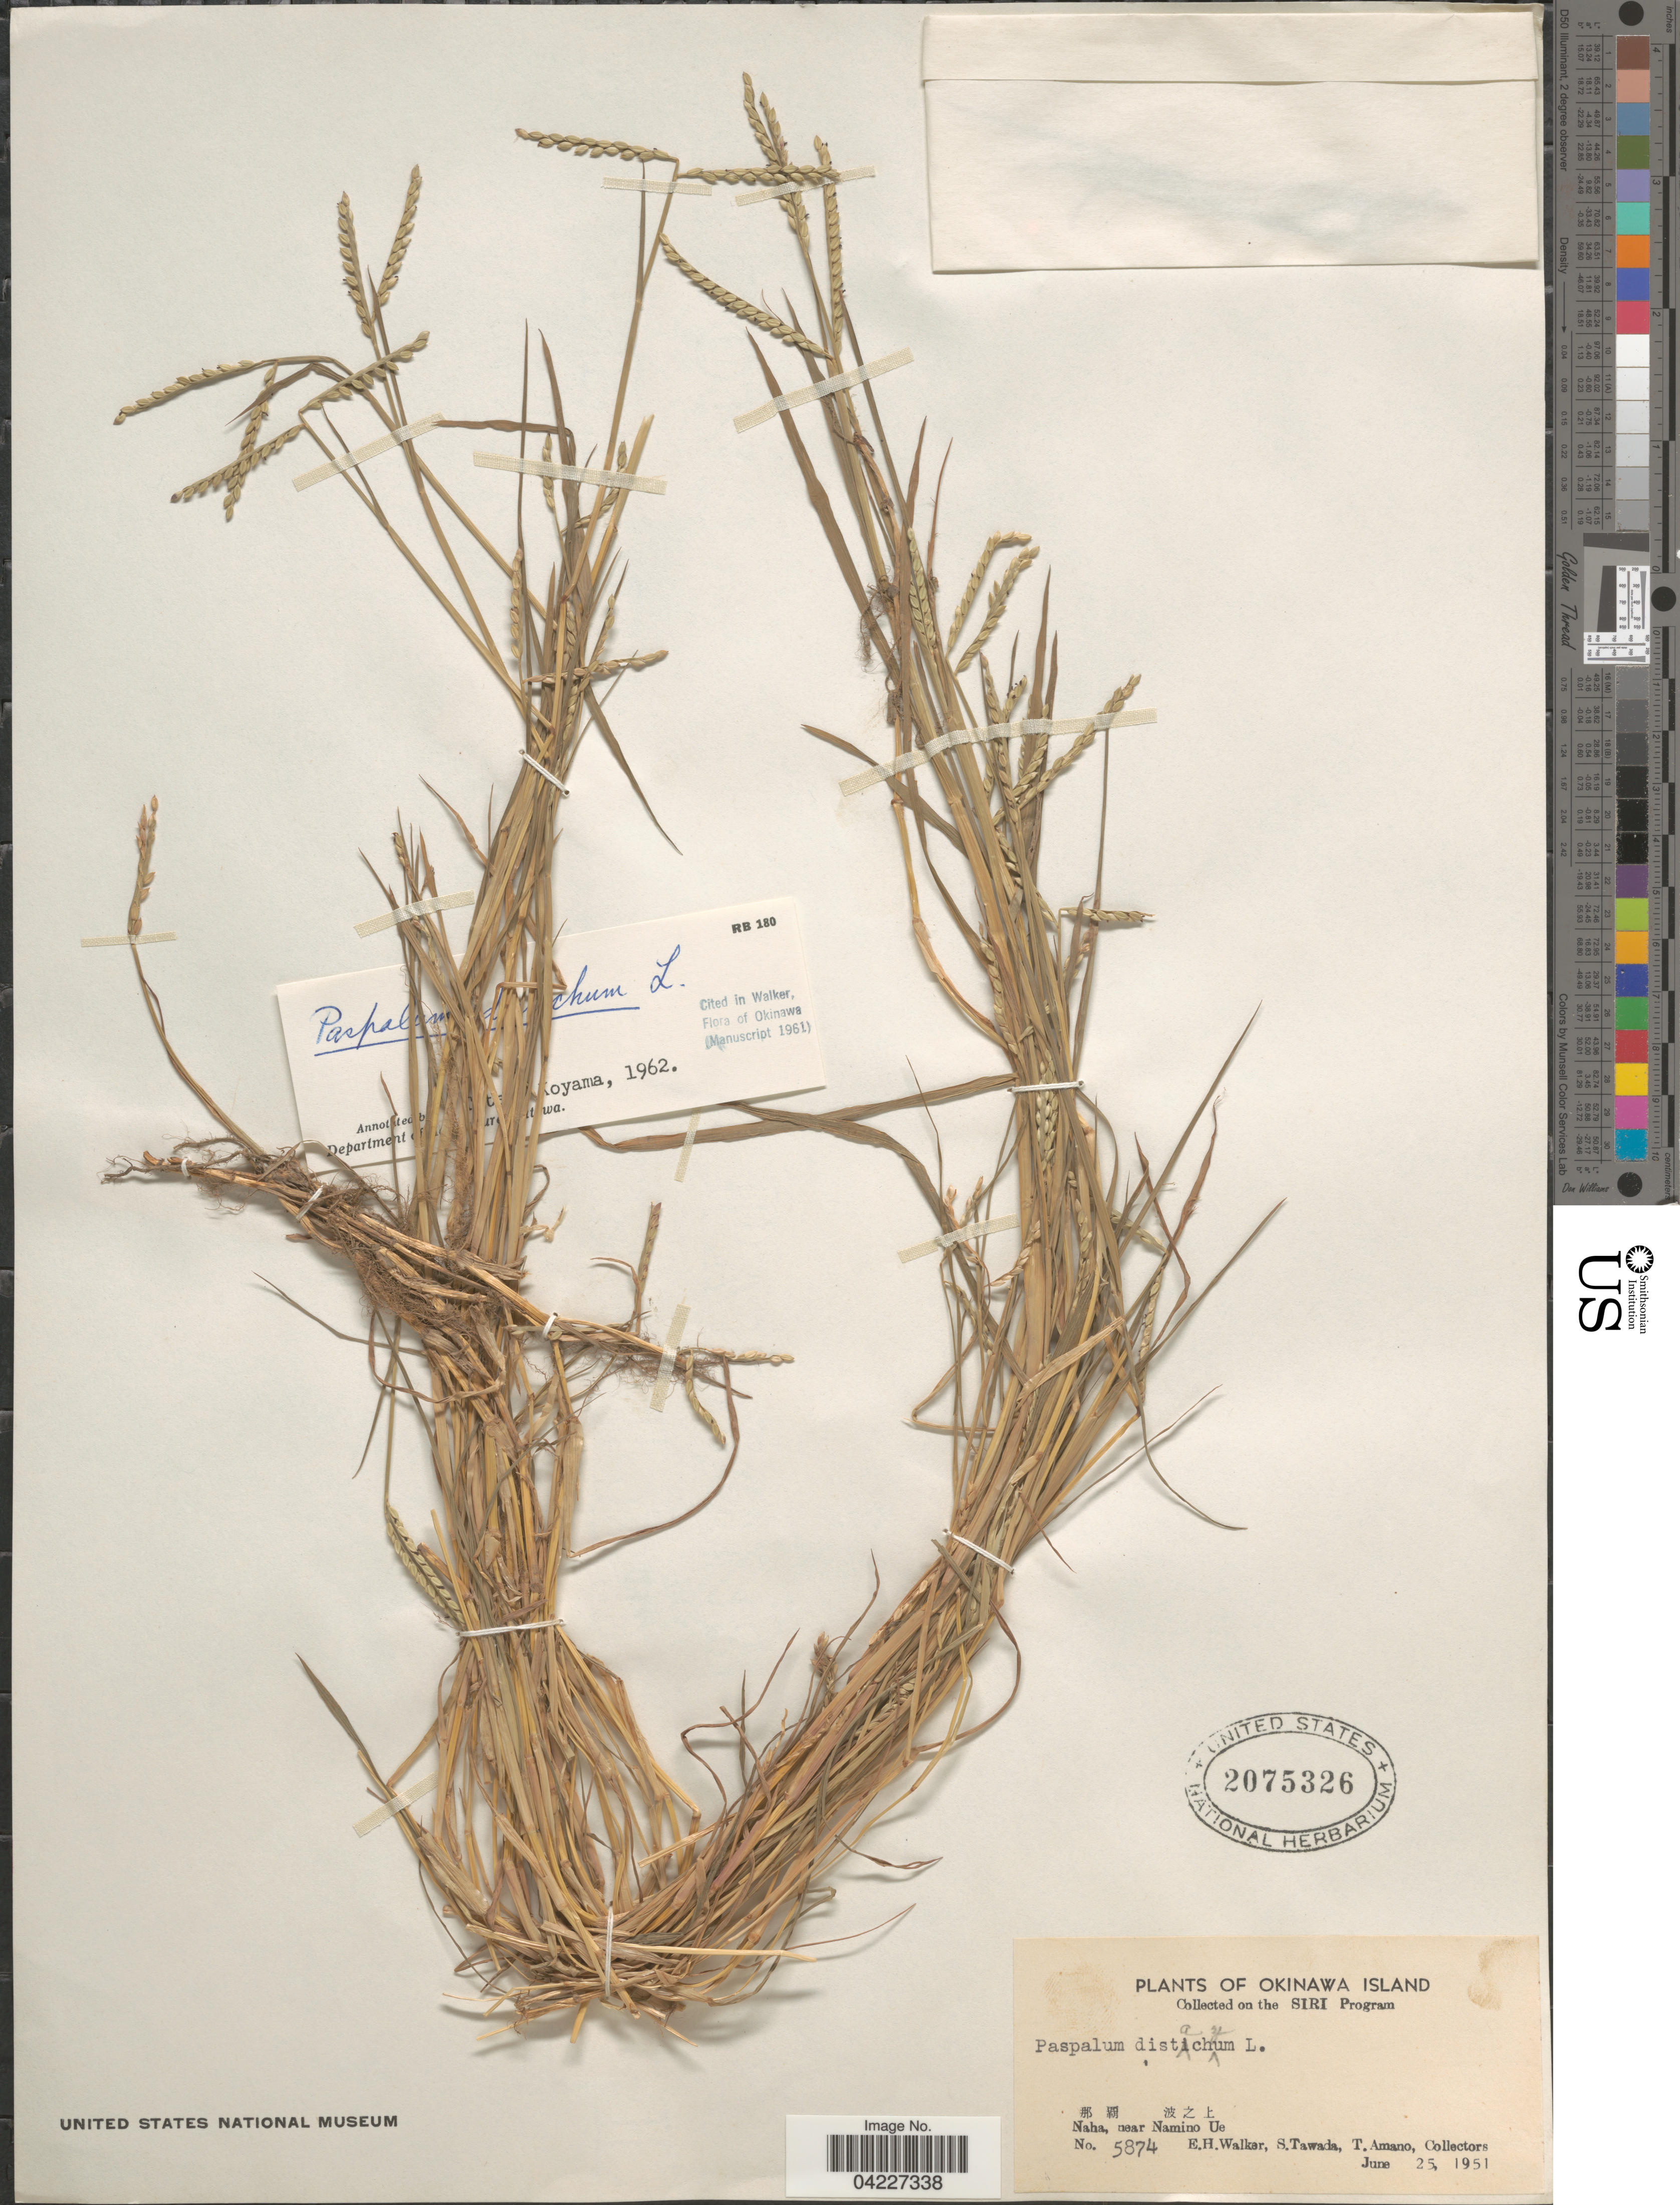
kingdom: Plantae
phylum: Tracheophyta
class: Liliopsida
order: Poales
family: Poaceae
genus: Paspalum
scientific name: Paspalum paspalodes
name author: (Michx.) Scribn.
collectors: E. H. Walker, S. Tawada & T. Amano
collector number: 5874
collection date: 1951-06-25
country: Japan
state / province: Okinawa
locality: Okinawa Island. X. Naha, near Namino Ue.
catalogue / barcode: US 2075326